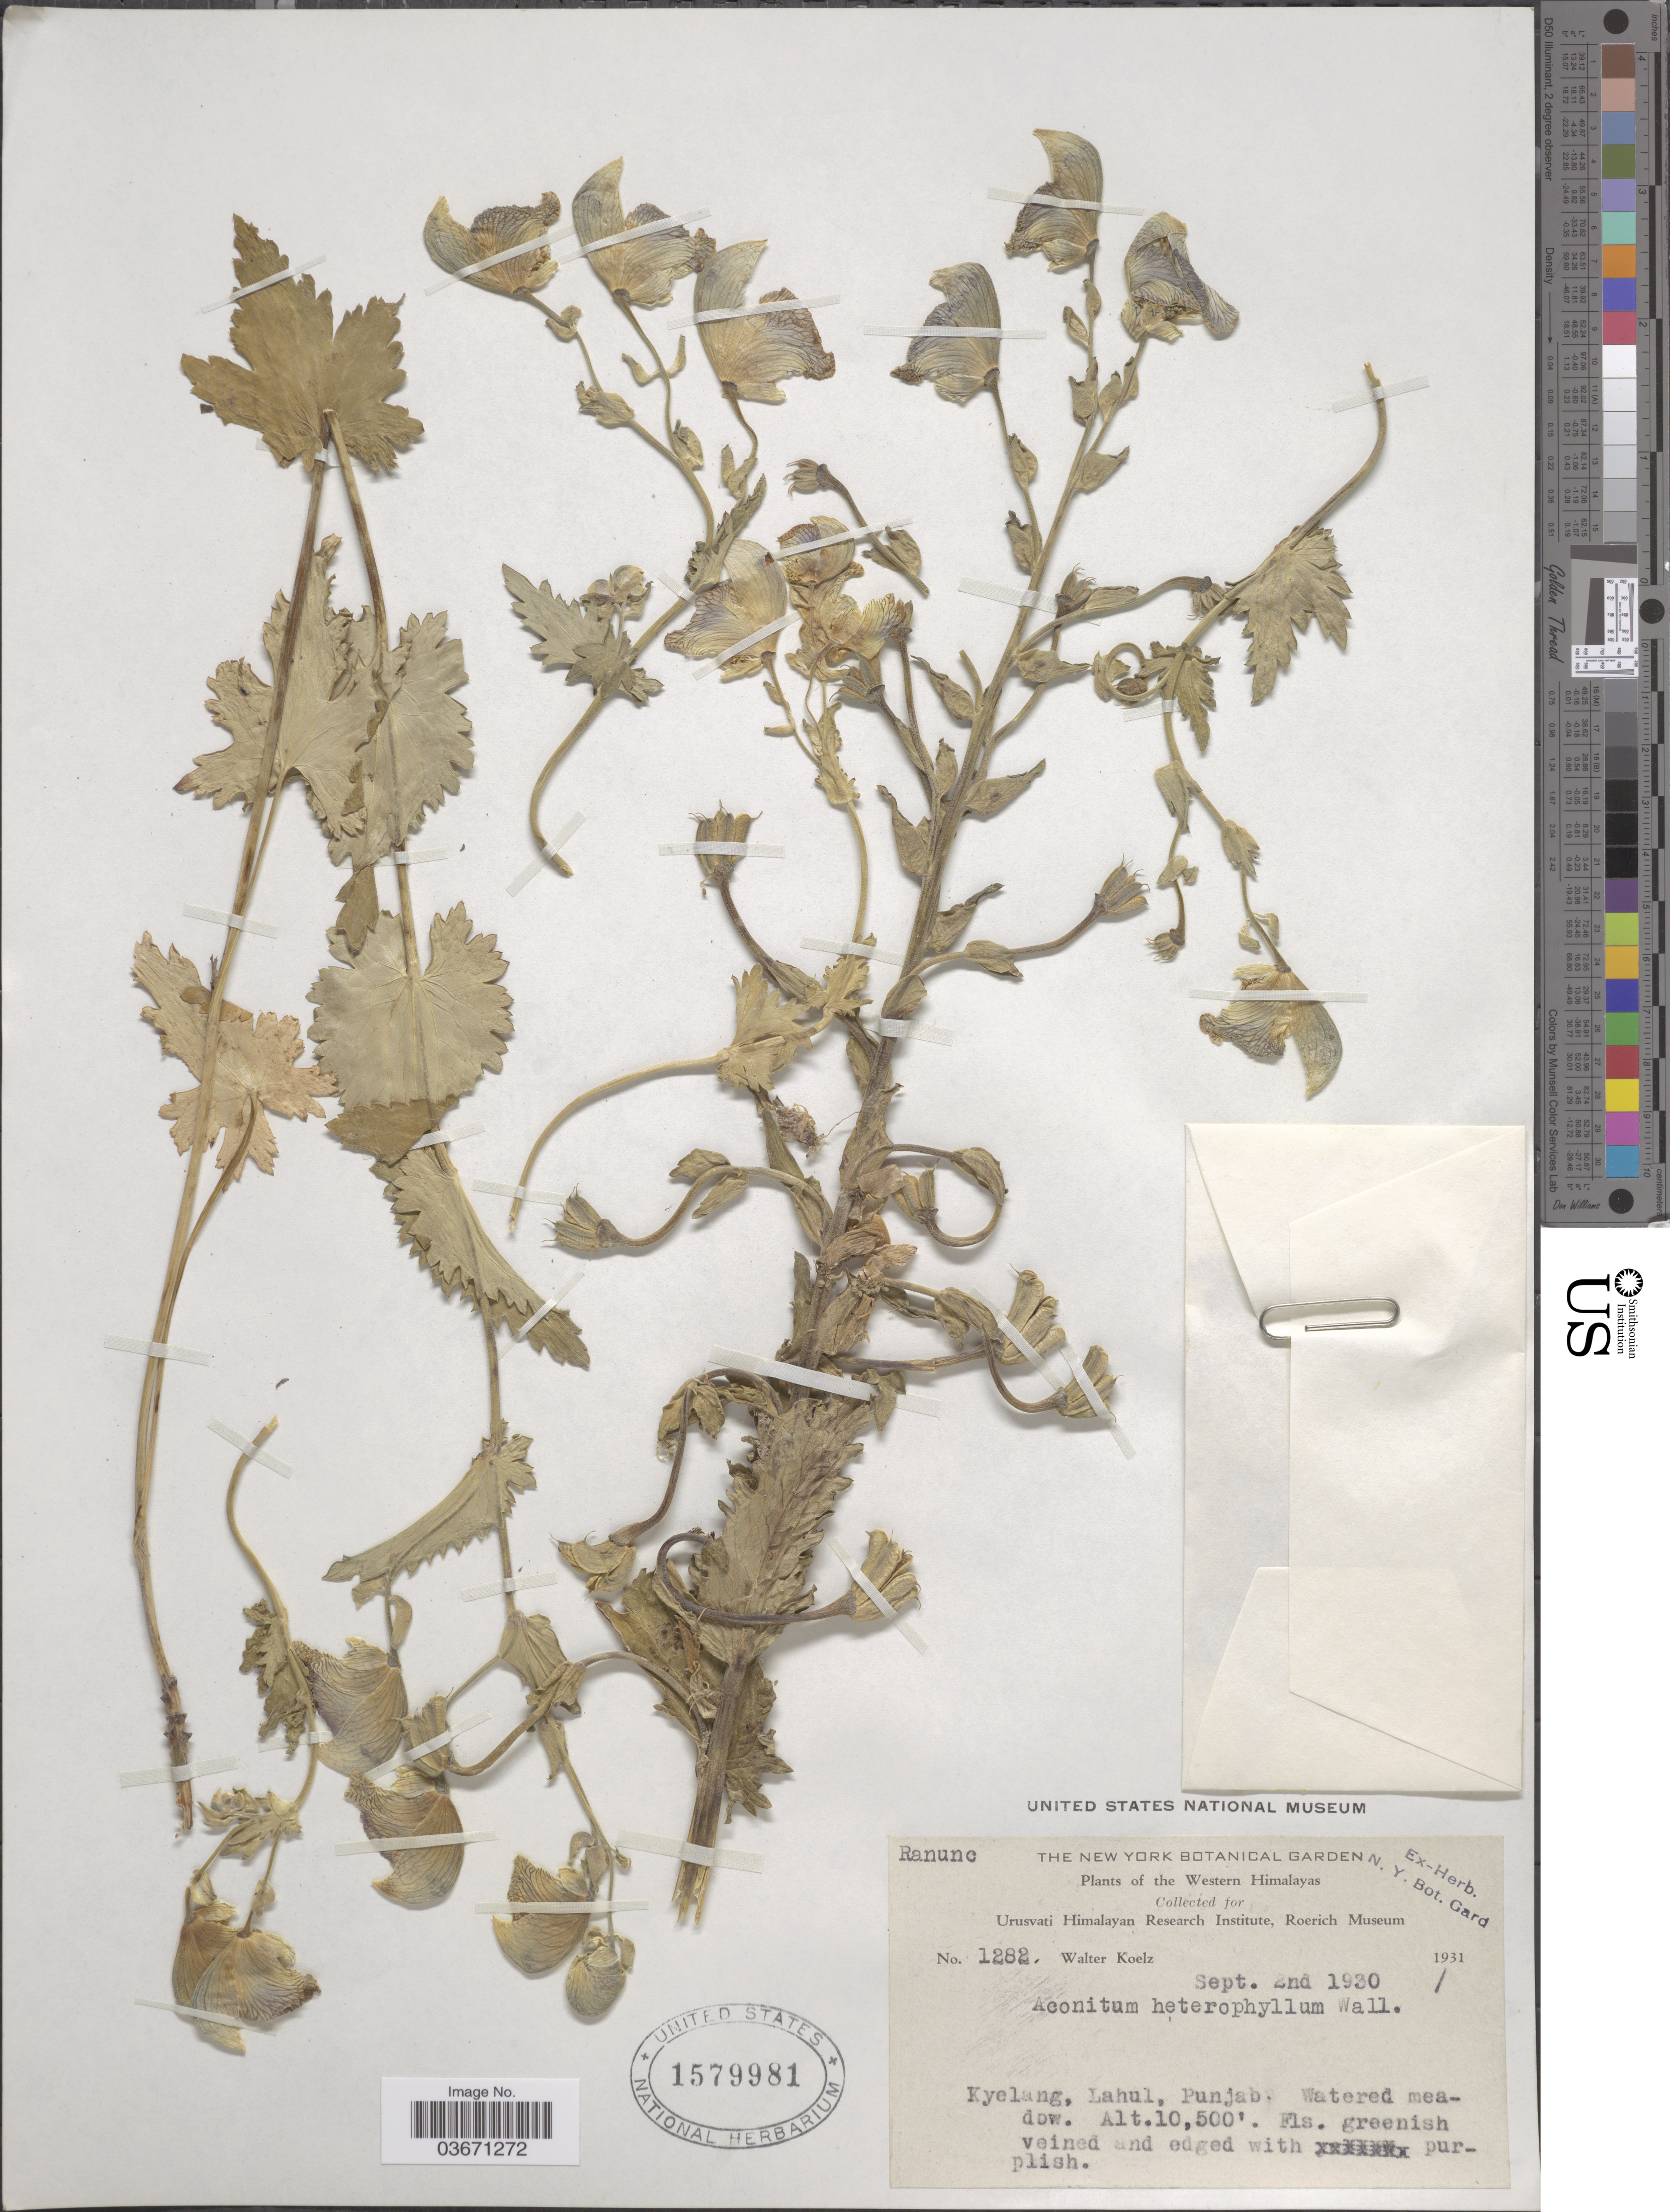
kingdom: Plantae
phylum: Tracheophyta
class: Magnoliopsida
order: Ranunculales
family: Ranunculaceae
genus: Aconitum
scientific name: Aconitum heterophyllum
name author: Wall. ex Royle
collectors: W. N. Koelz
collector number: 1282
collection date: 1930-09-02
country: India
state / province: Punjab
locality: The Western Himalayas. Kyelang, Lahul.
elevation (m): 3200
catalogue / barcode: US 1579981